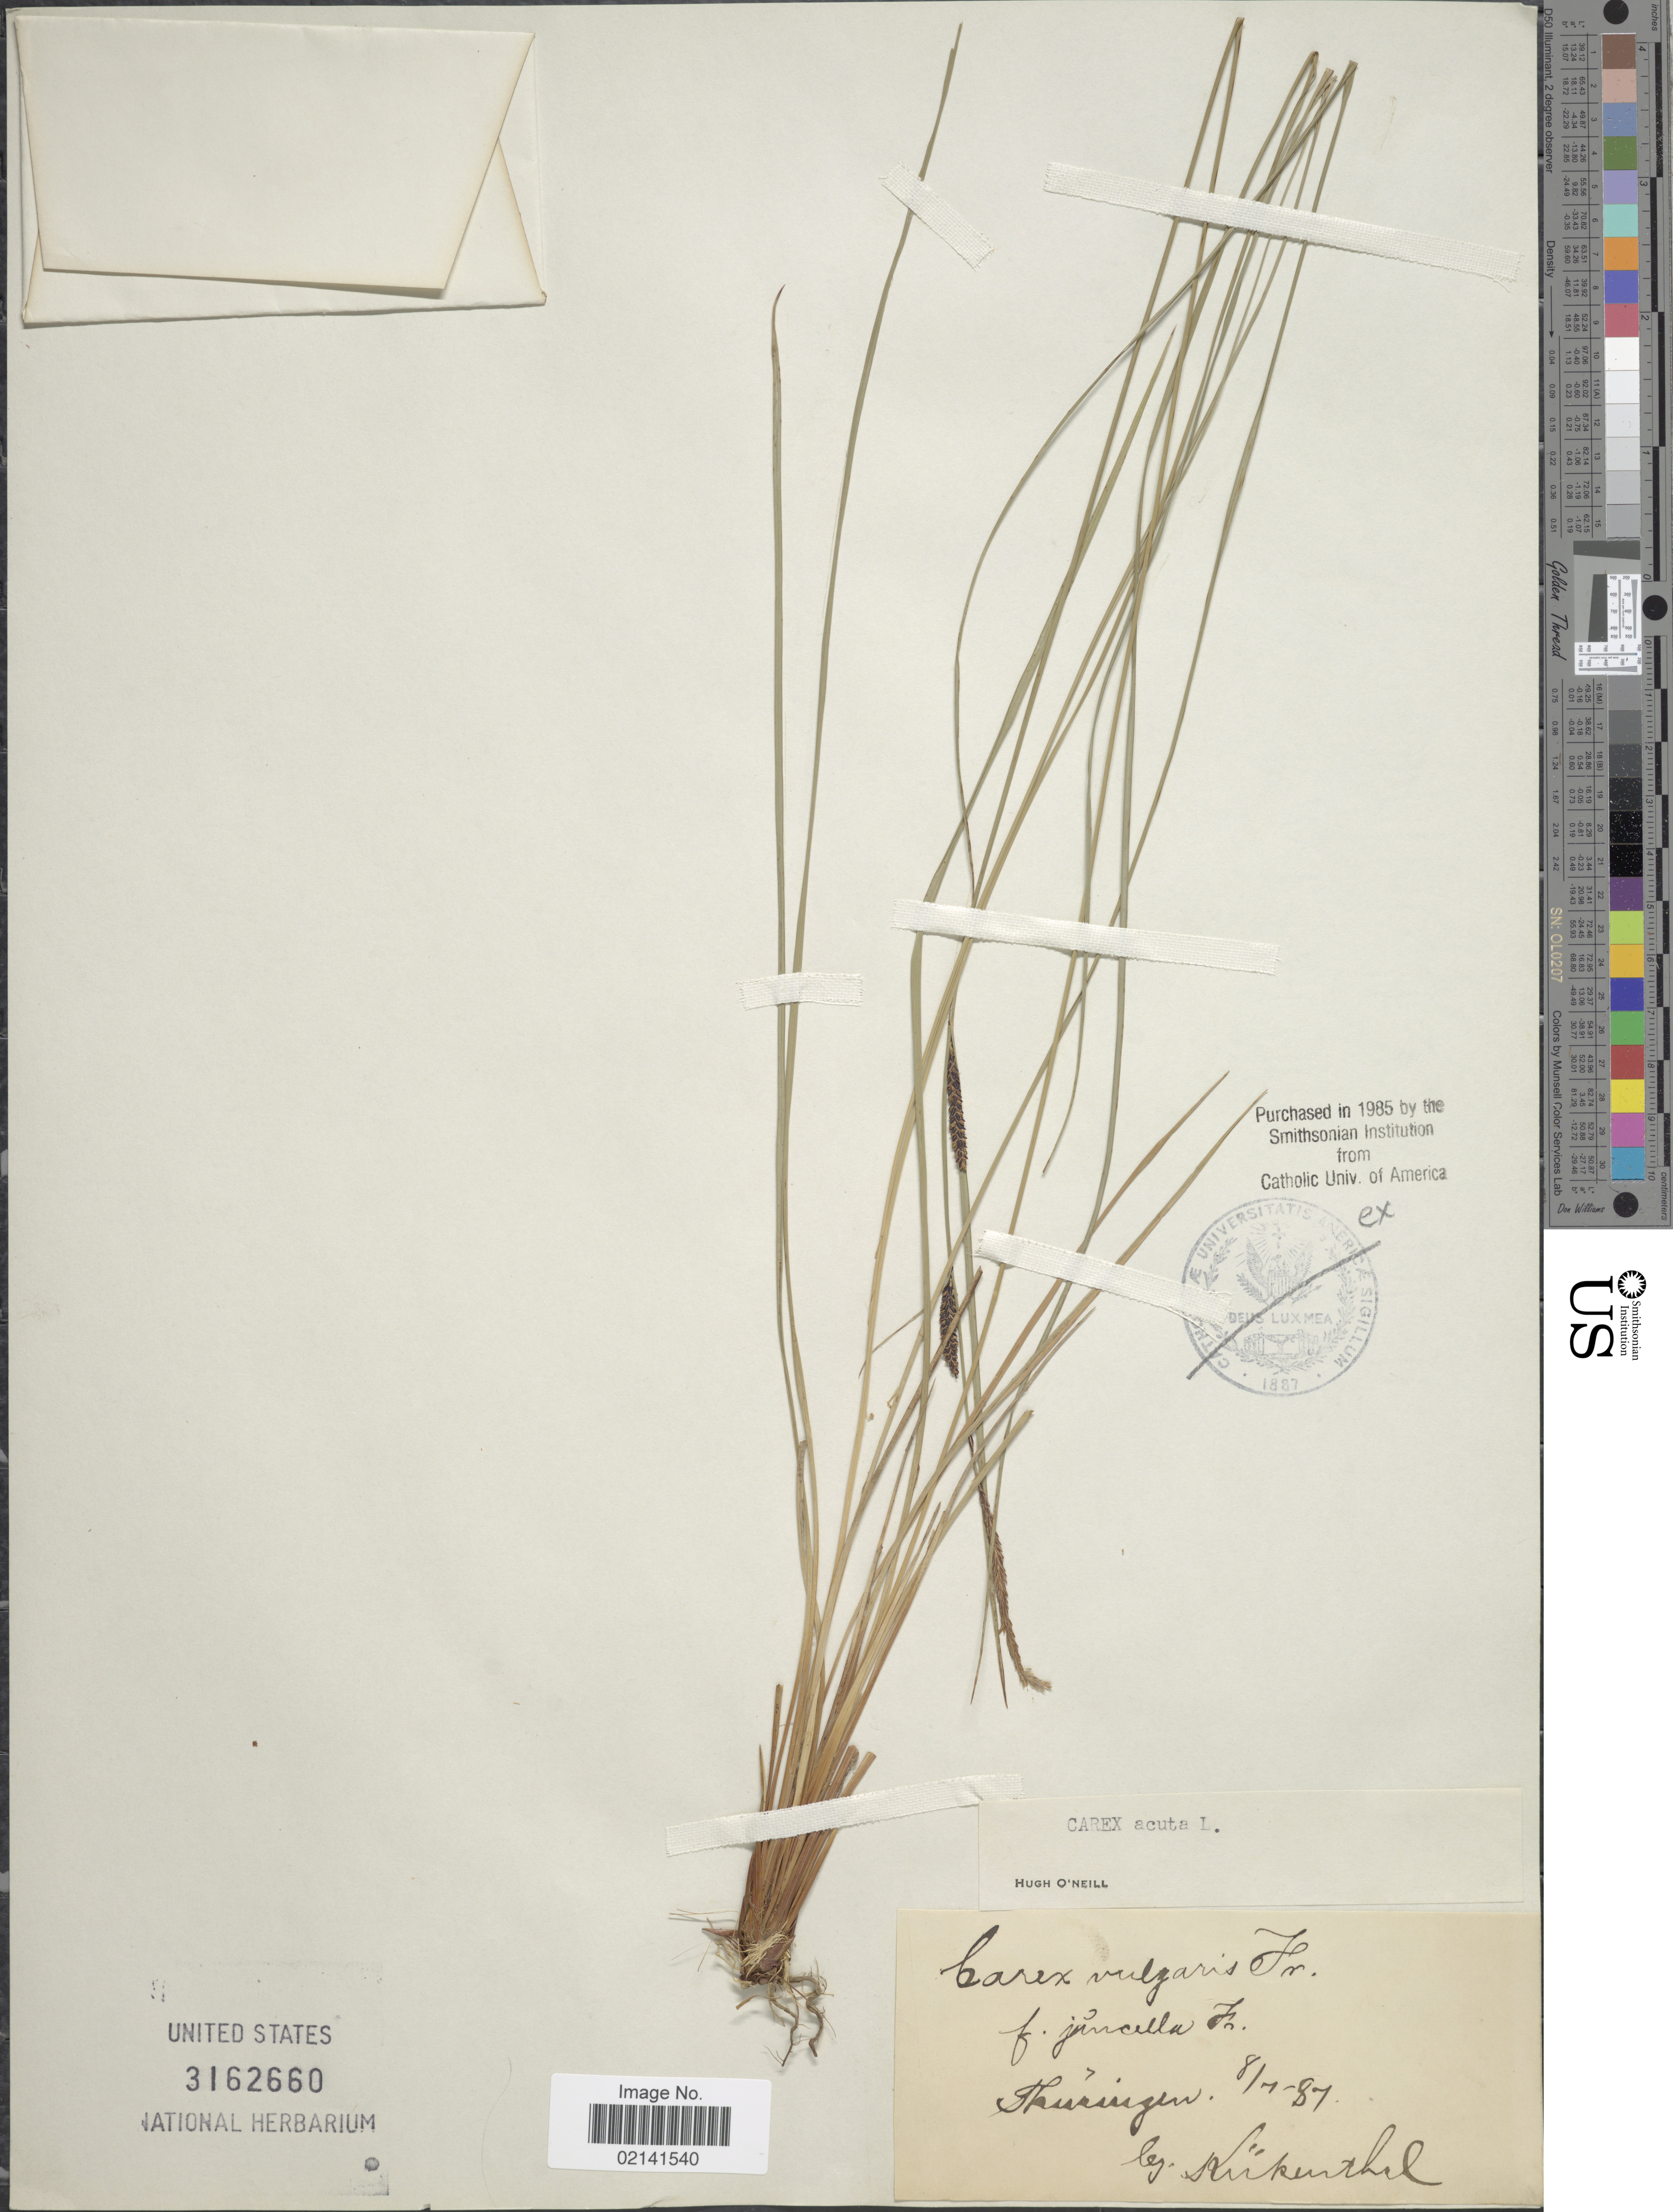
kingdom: Plantae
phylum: Tracheophyta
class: Liliopsida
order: Poales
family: Cyperaceae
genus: Carex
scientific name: Carex acuta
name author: L.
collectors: G. Kükenthal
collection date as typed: Transcribed d/m/y: 8/7/87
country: Germany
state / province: Thuringia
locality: Thuringen.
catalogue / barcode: US 3162660